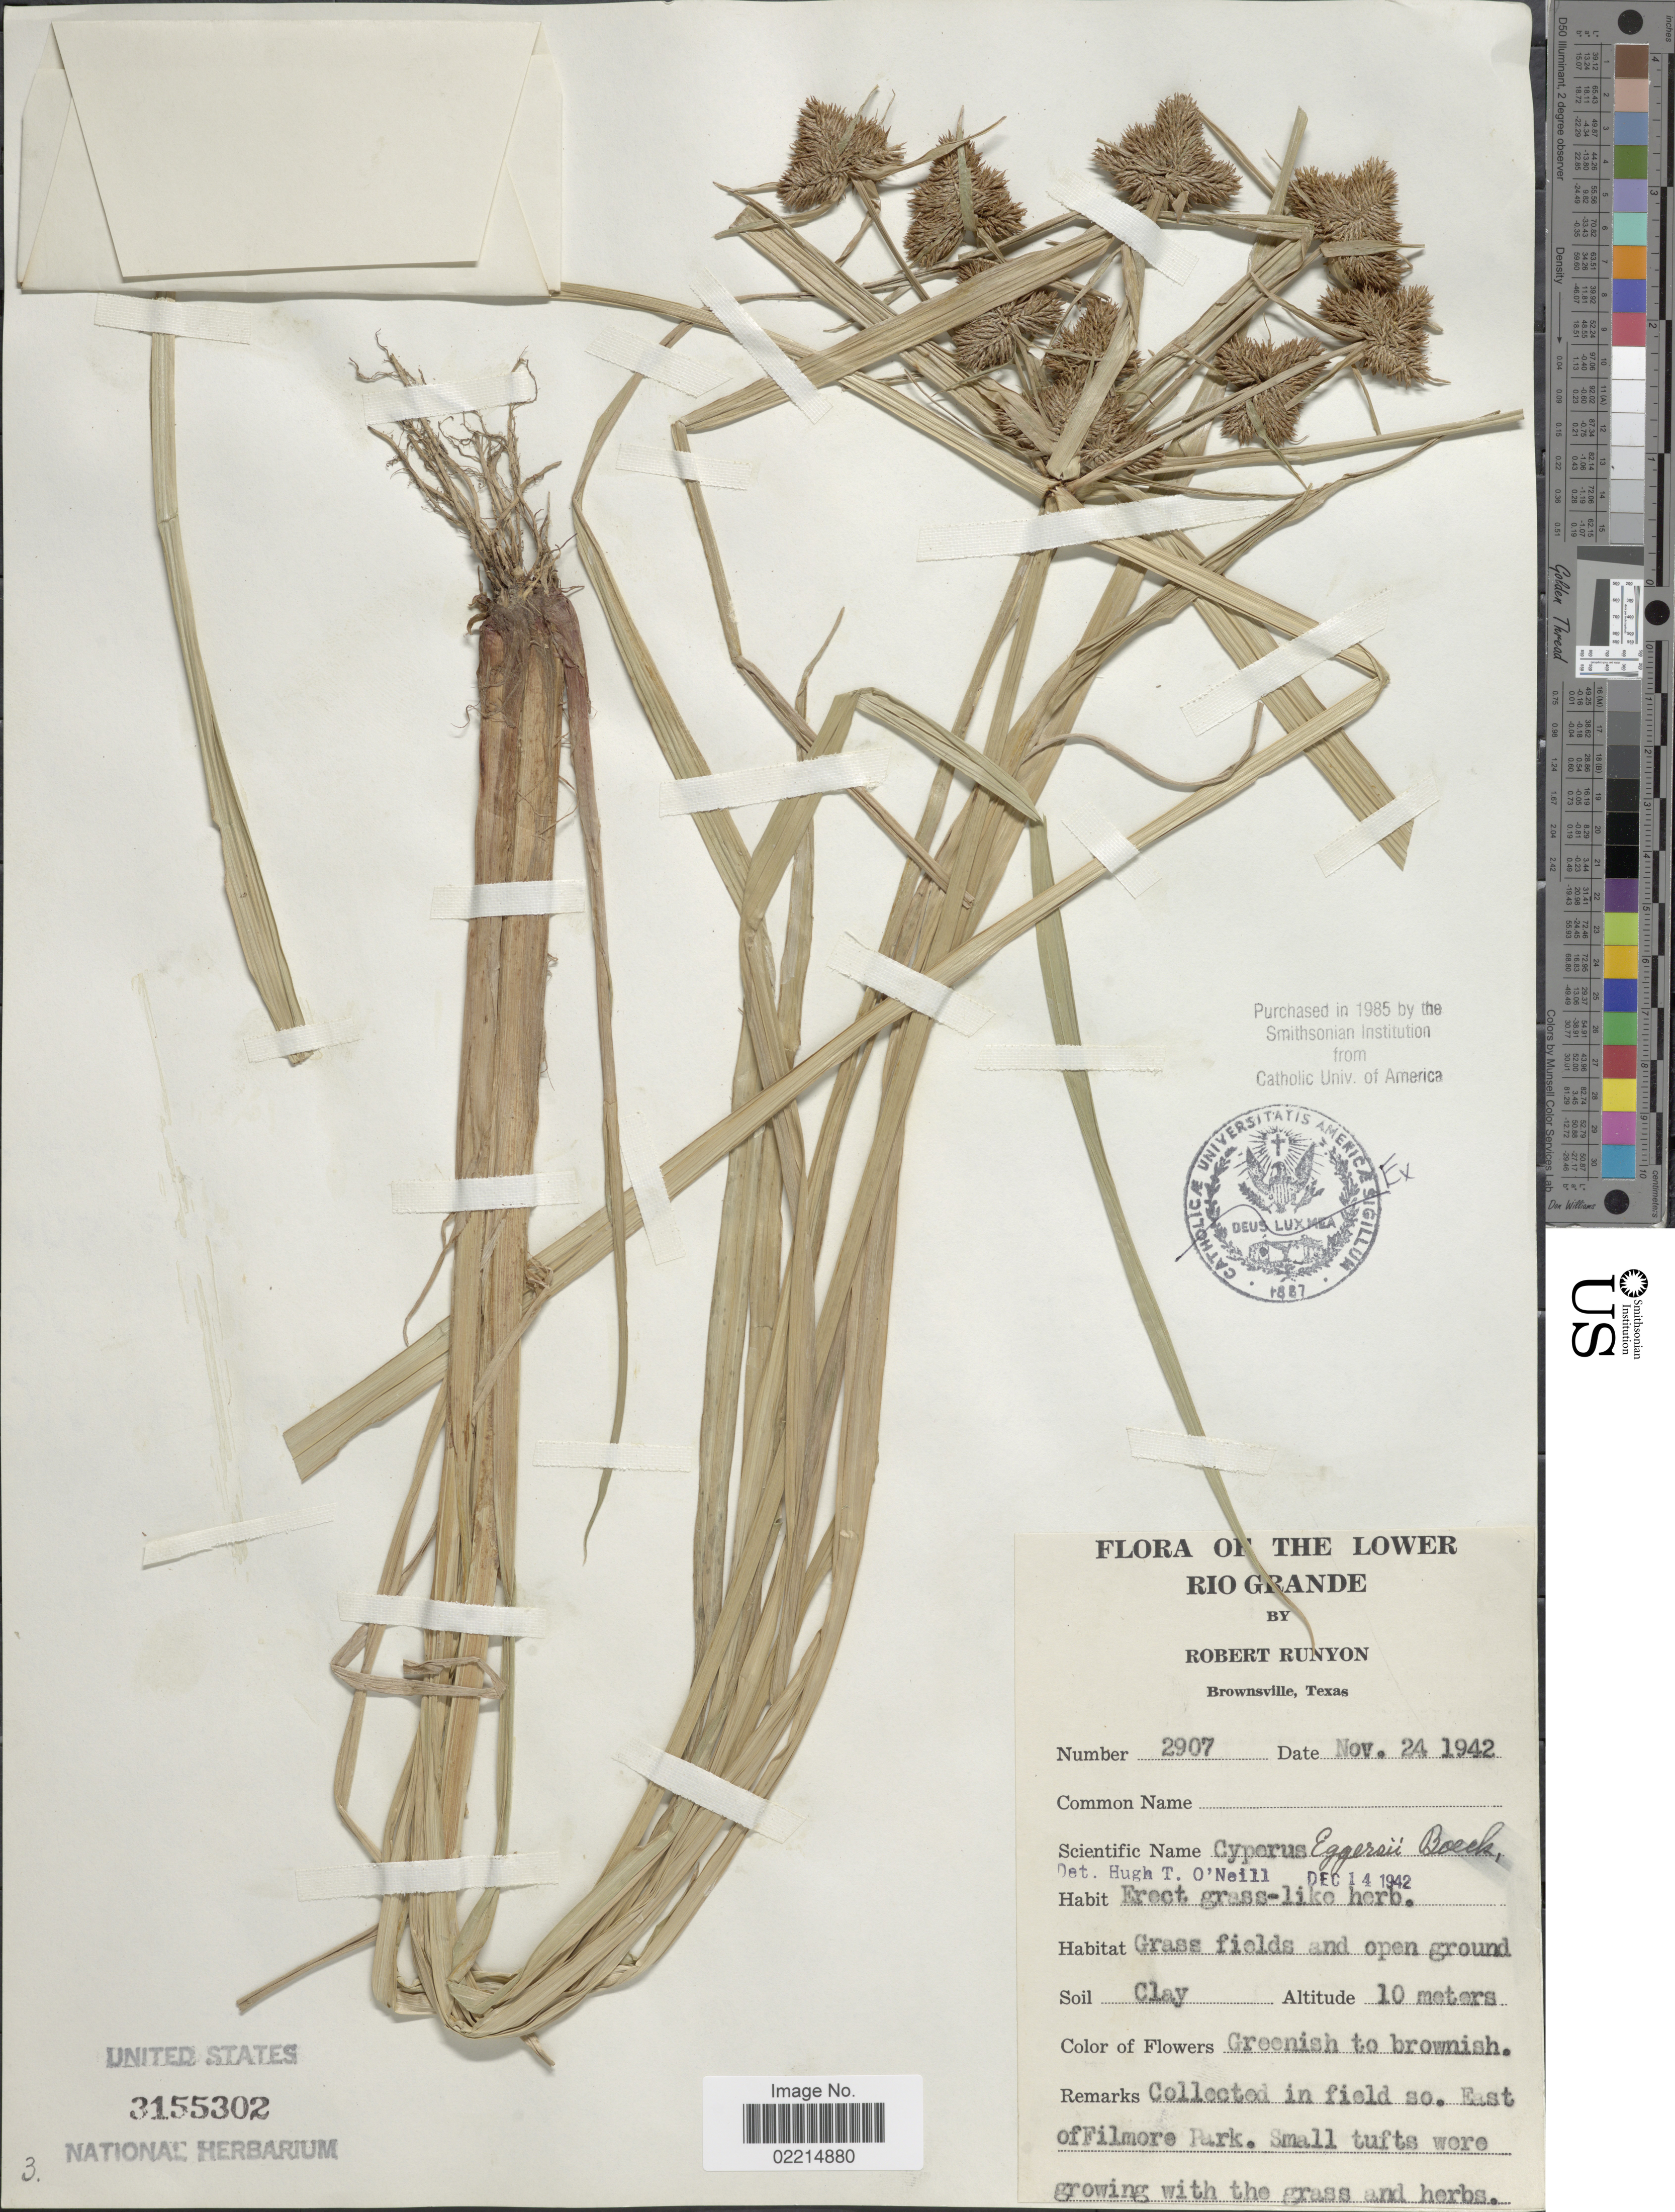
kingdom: Plantae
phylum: Tracheophyta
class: Liliopsida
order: Poales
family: Cyperaceae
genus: Cyperus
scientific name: Cyperus eggersii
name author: Boeckeler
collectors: R. Runyon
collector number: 2907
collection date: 1942-11-24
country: United States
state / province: Texas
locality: Lower Rio Grande, grass fields and open ground, in field so., East of Filmore Park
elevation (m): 10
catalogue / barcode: US 3155302